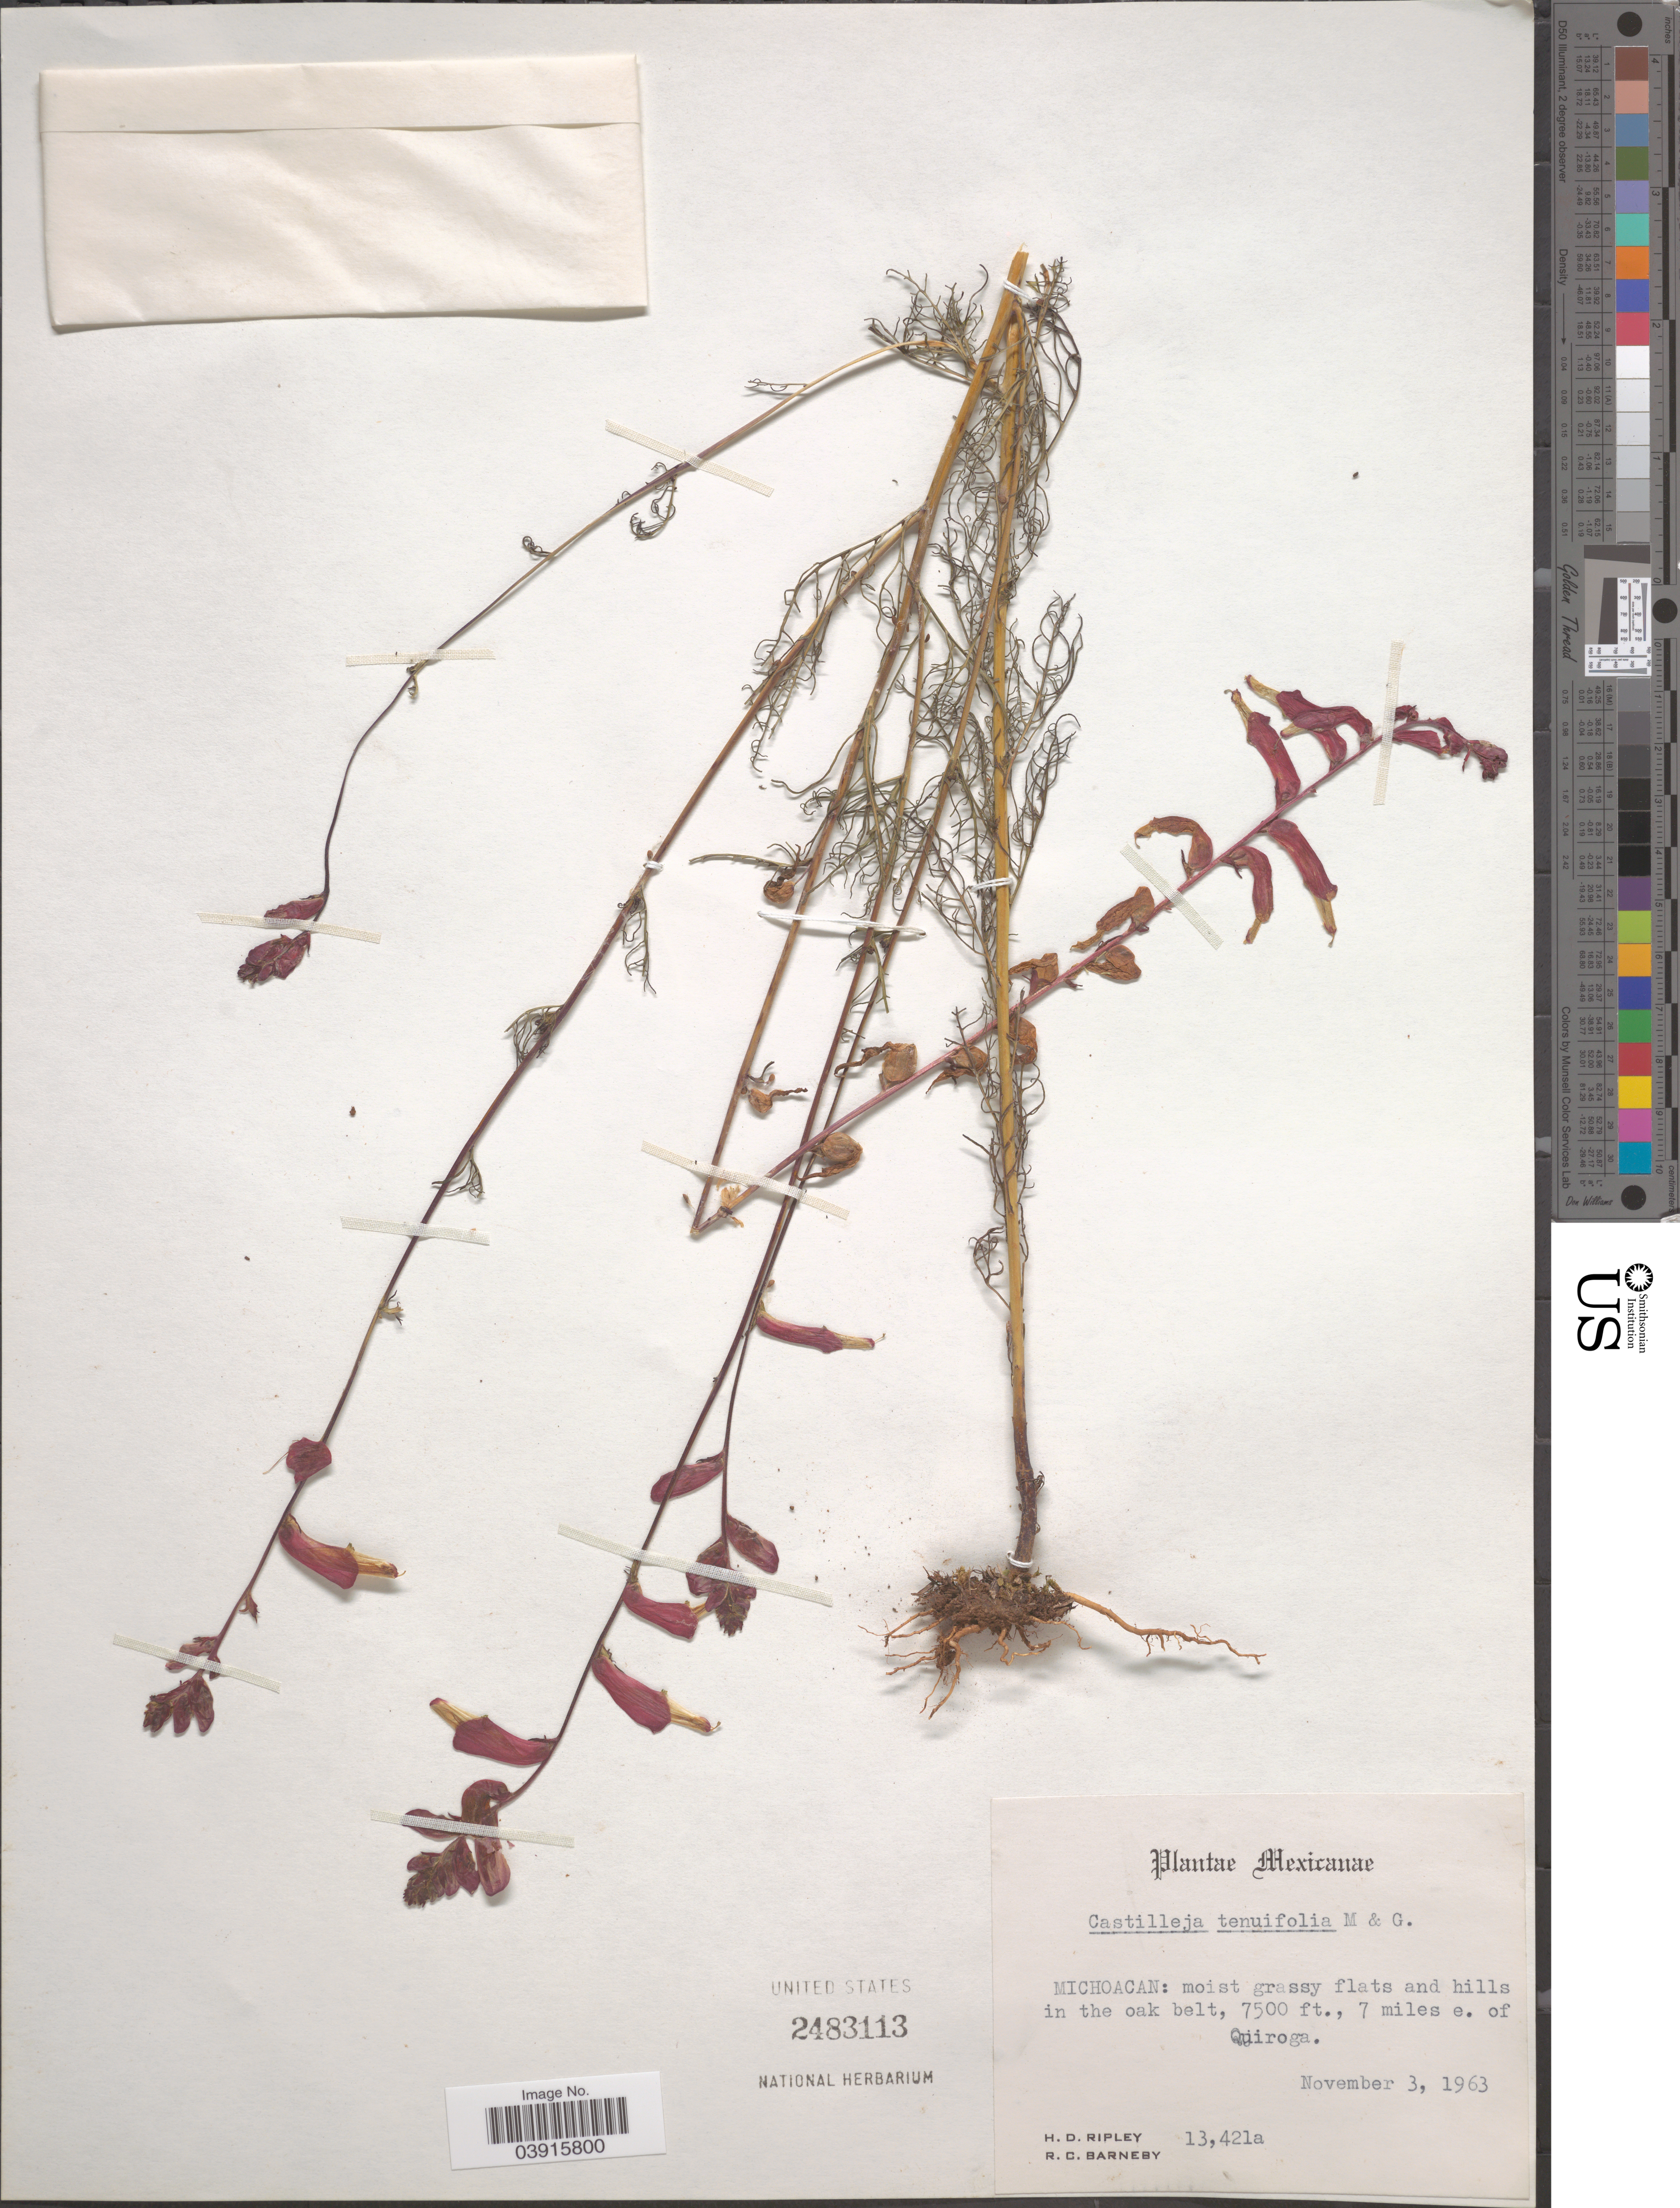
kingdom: Plantae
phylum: Tracheophyta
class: Magnoliopsida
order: Lamiales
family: Orobanchaceae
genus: Castilleja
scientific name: Castilleja tenuiflora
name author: Benth.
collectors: H. Ripley & R. C. Barneby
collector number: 13421a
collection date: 1963-11-03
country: Mexico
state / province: Michoacán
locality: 7 miles e. of Quiroga.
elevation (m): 2286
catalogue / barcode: US 2483113